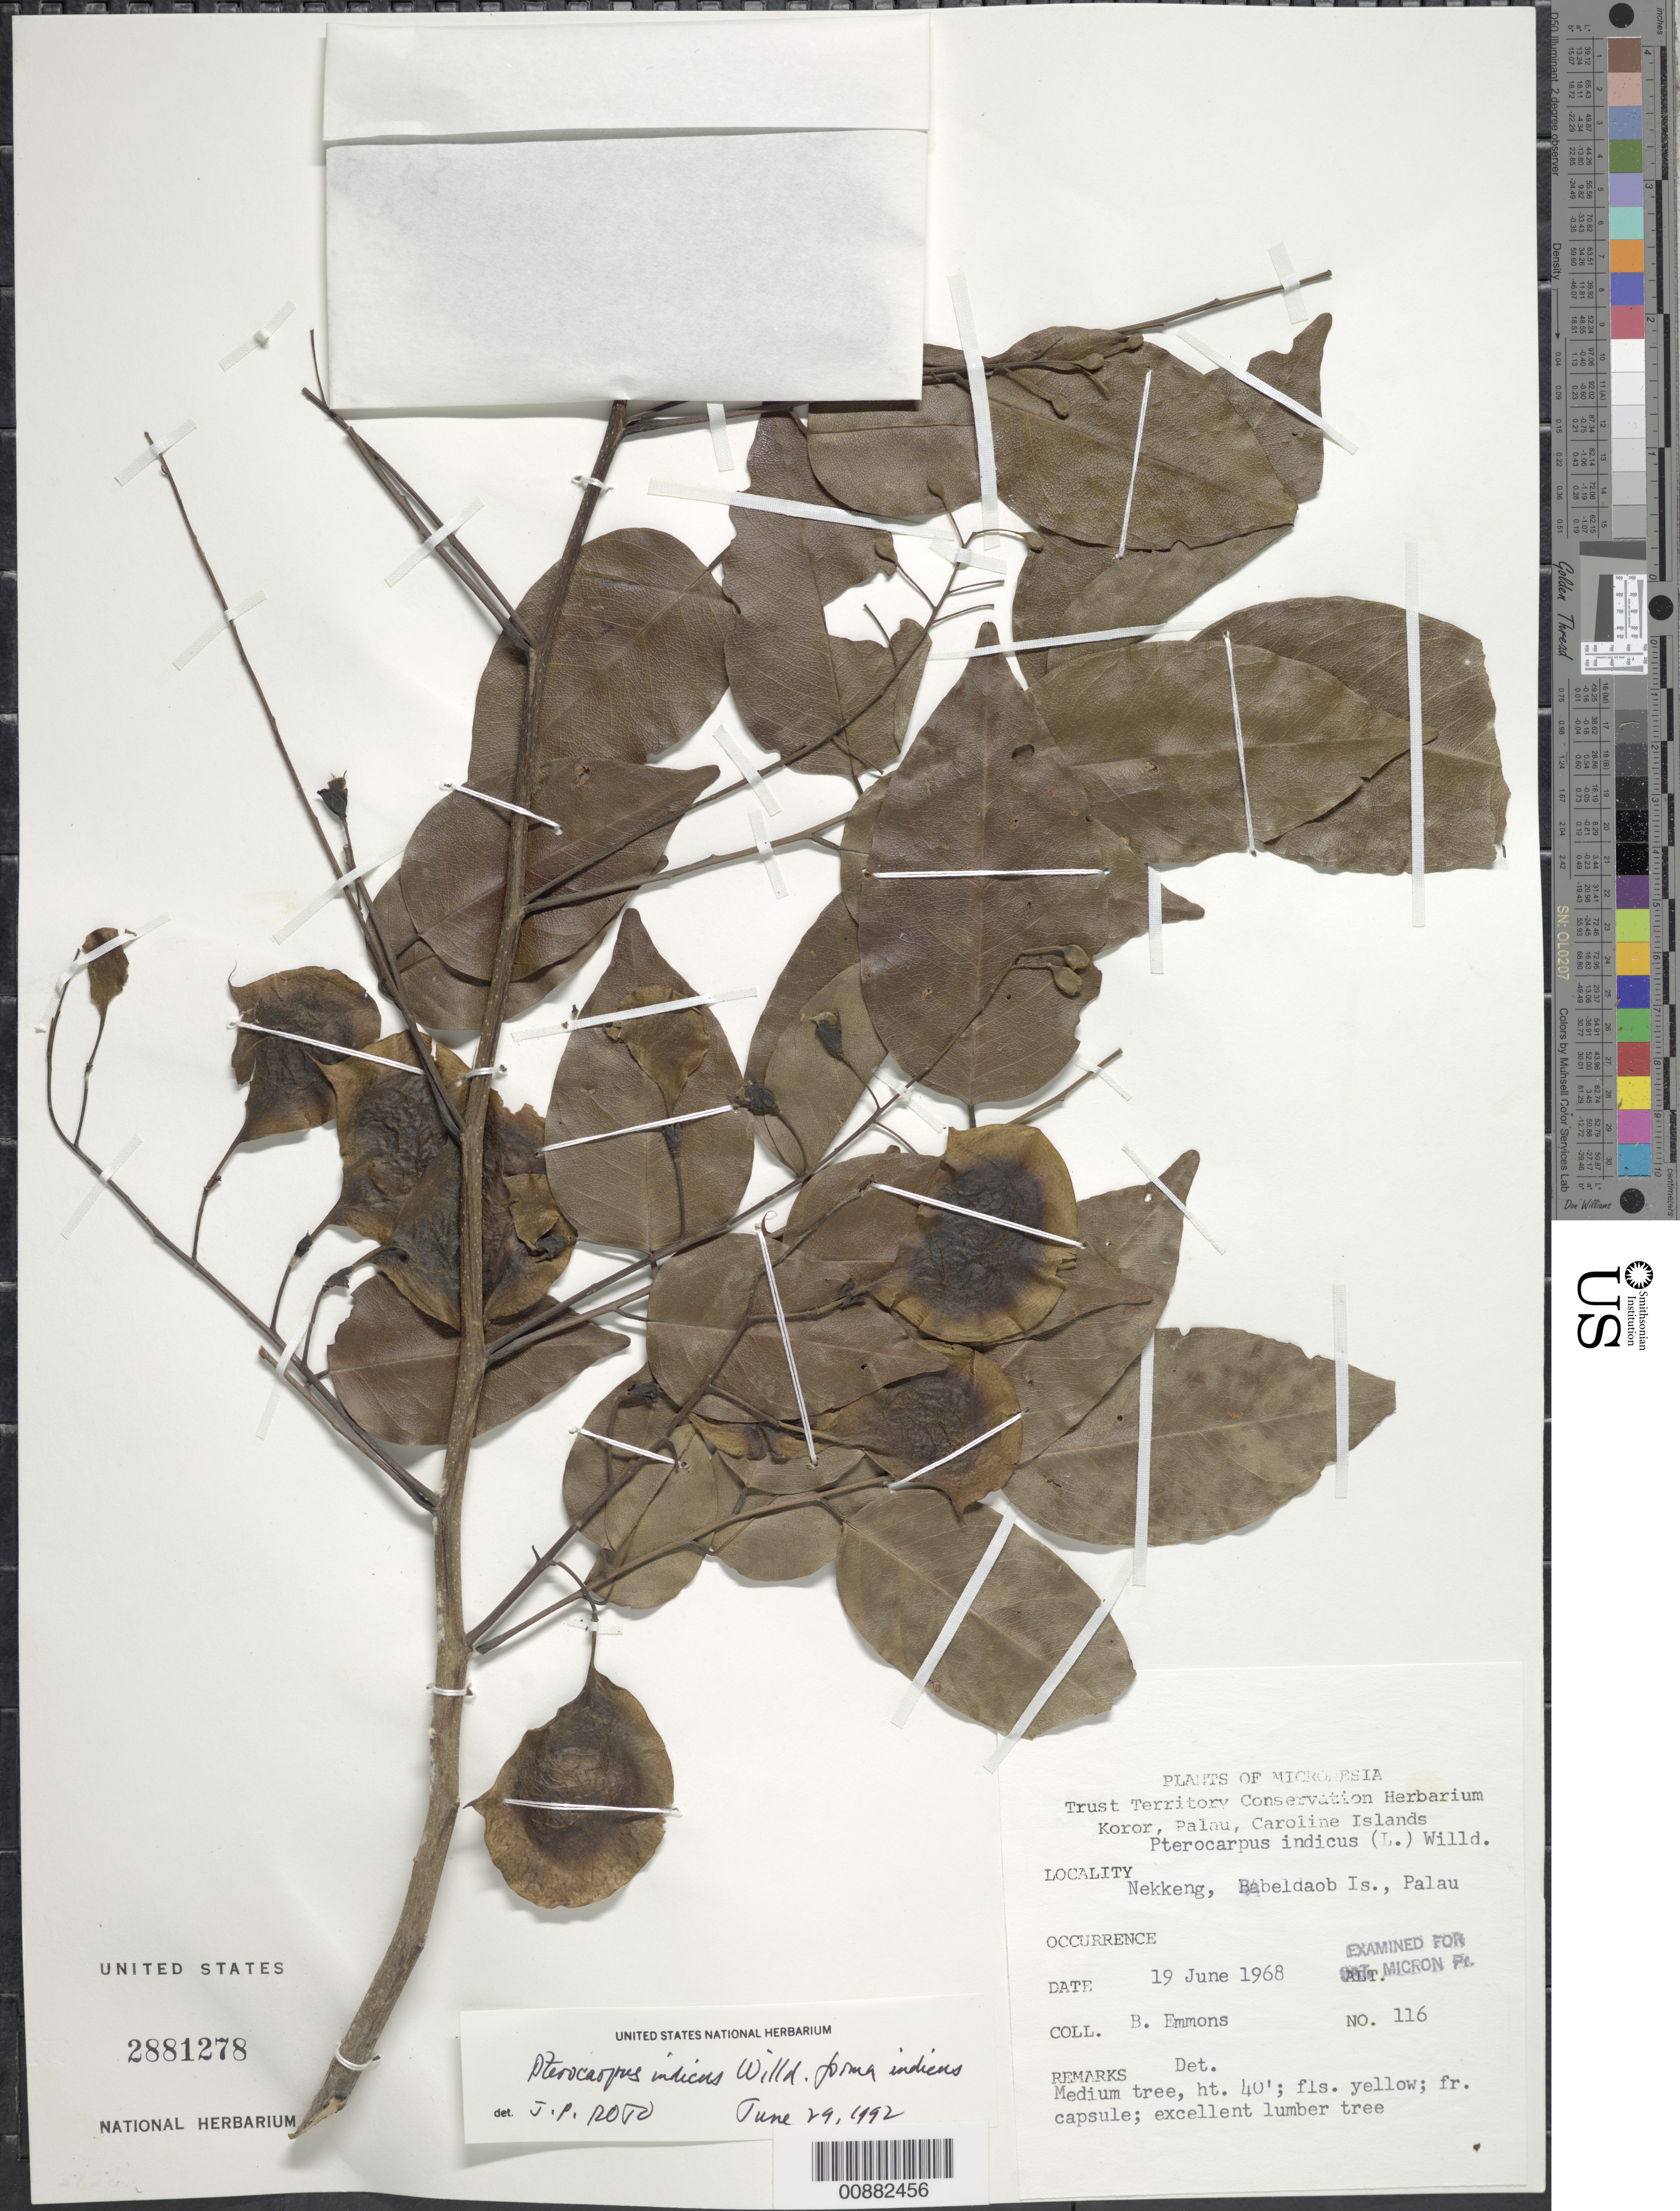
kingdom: Plantae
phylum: Tracheophyta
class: Magnoliopsida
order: Fabales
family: Fabaceae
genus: Pterocarpus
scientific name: Pterocarpus indicus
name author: Willd.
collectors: B. Emmons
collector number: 116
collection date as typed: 19 Jun 1968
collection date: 1968-06-19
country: Palau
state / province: Aimeliik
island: Babeldaob [Babelthuap]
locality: Nekkeng, Babeldob I., Palau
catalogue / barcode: US 2881278